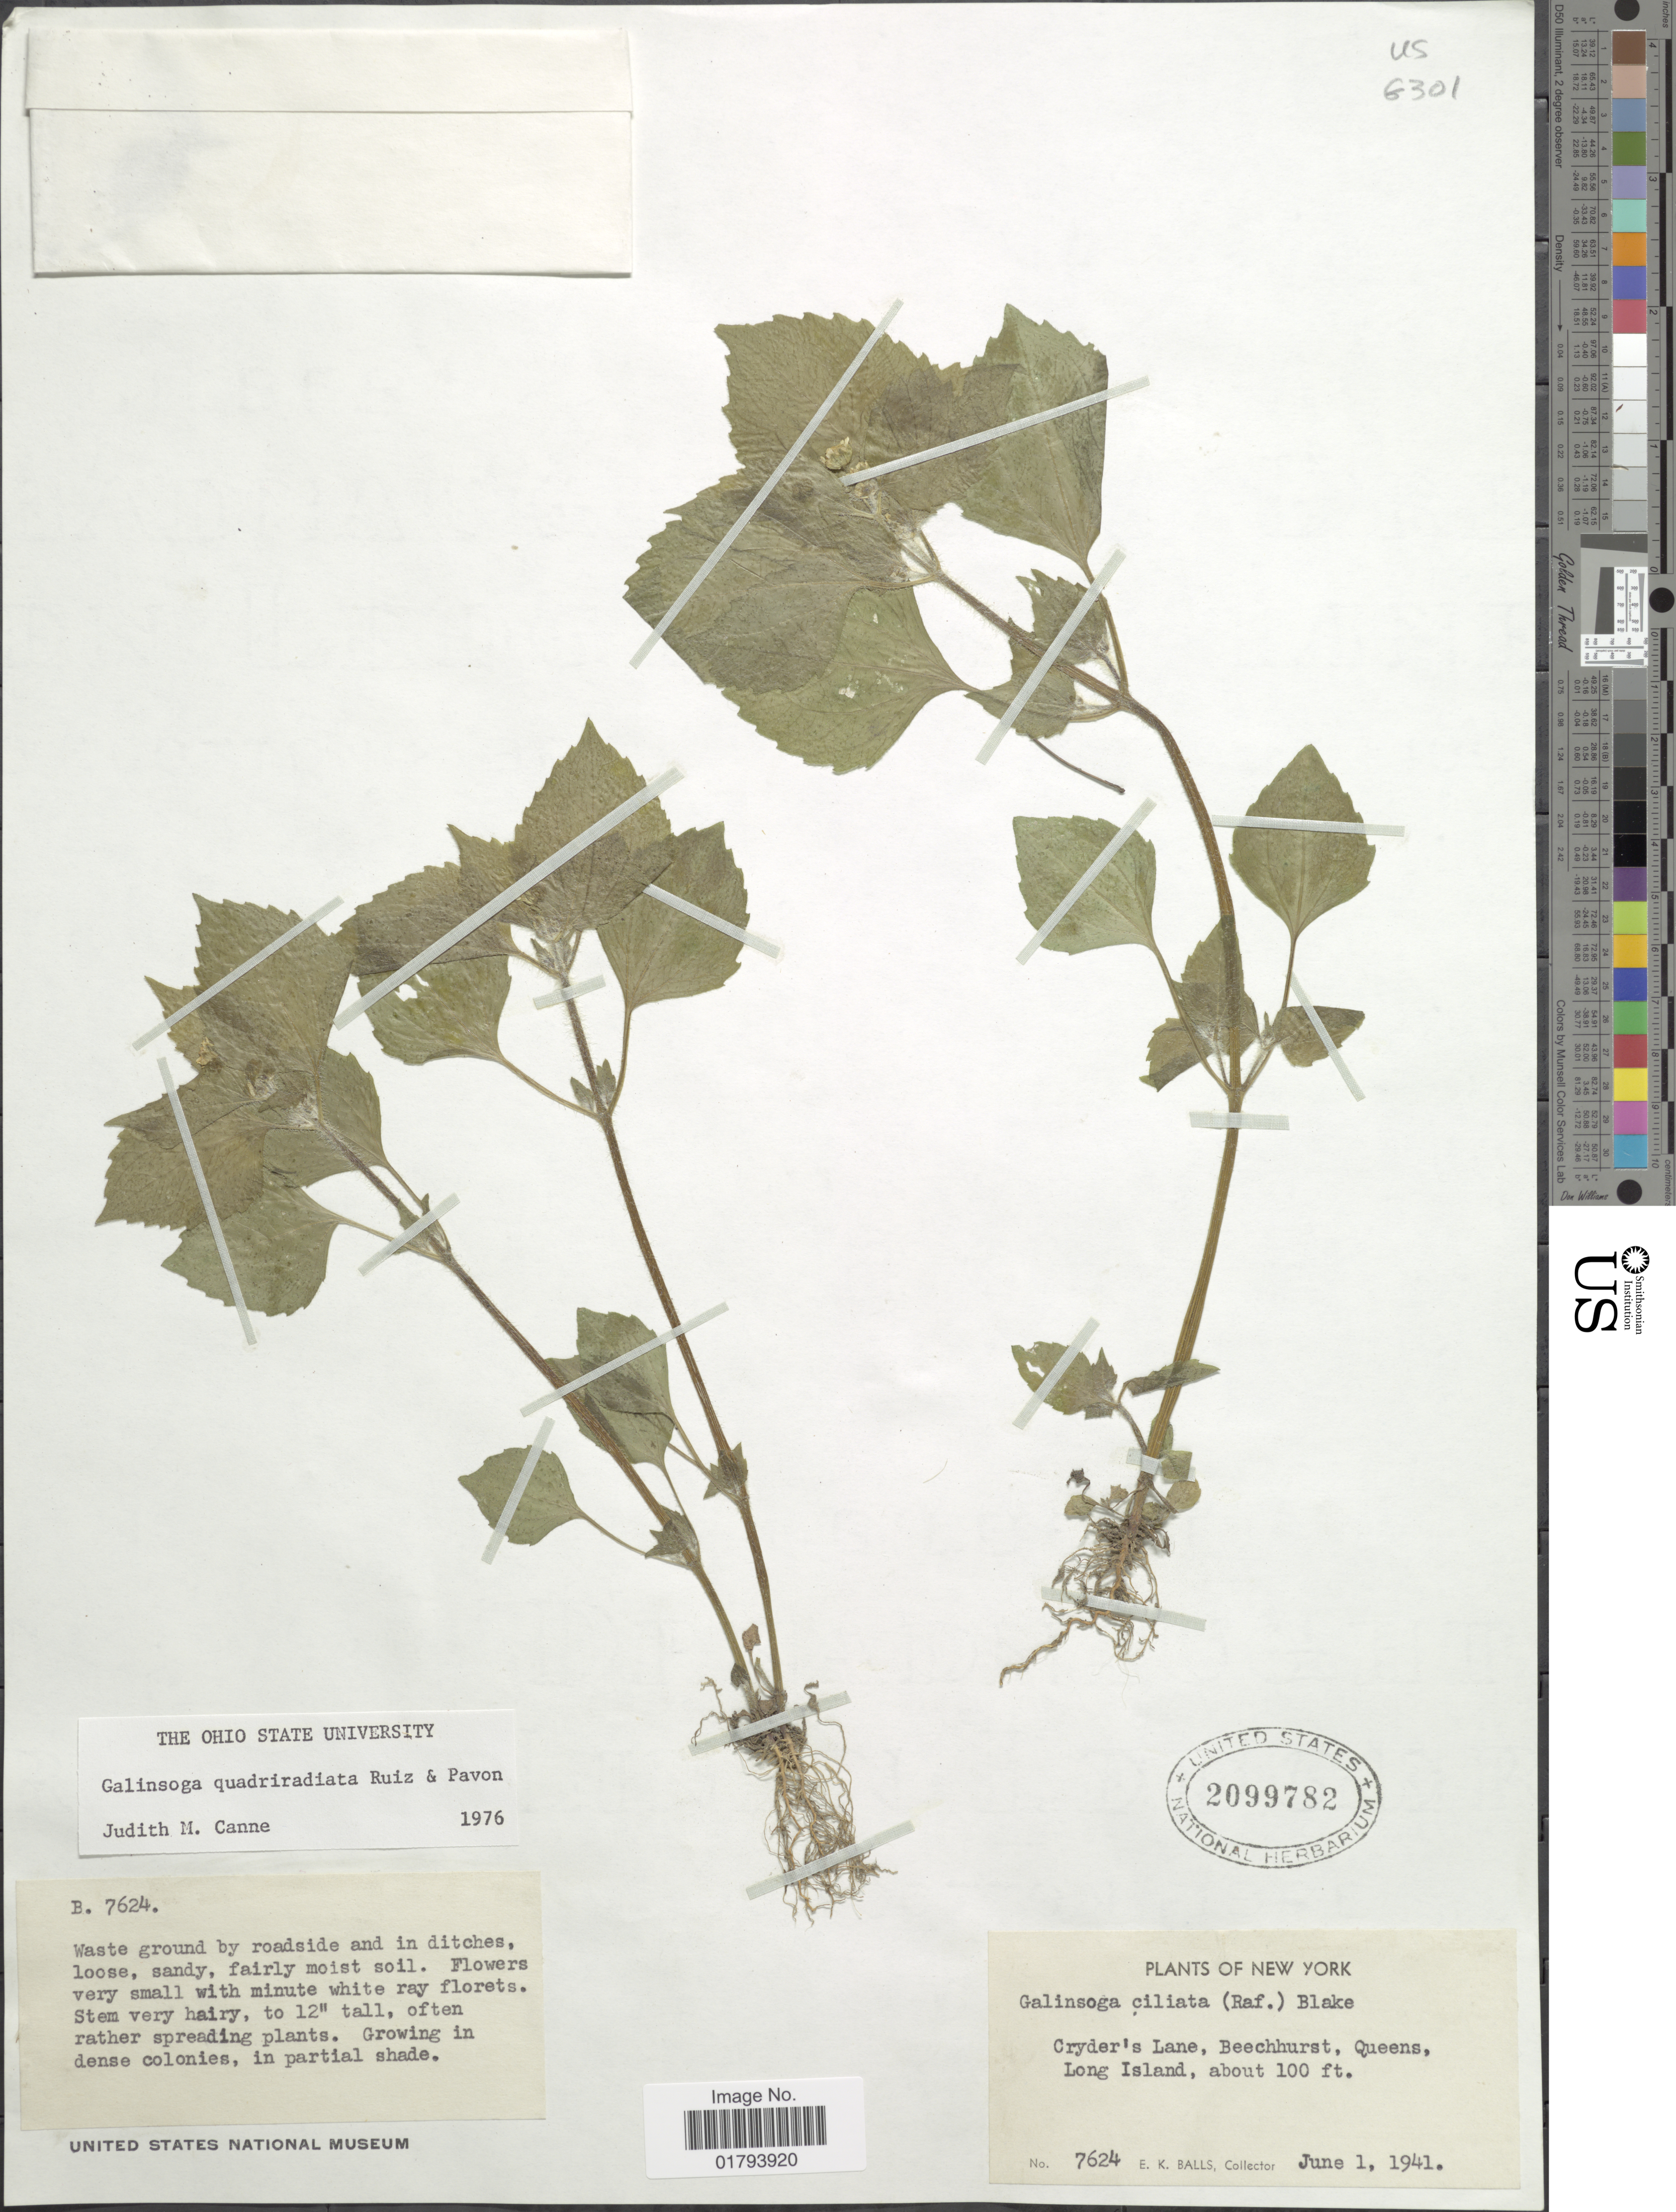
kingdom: Plantae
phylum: Tracheophyta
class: Magnoliopsida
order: Asterales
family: Asteraceae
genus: Galinsoga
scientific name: Galinsoga quadriradiata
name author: Ruiz & Pav.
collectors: E. K. Balls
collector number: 76254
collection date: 1941-06-01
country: United States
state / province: New York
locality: Cryder's Lane, Beechhurst, Queens, long Island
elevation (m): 30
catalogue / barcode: US 2099782